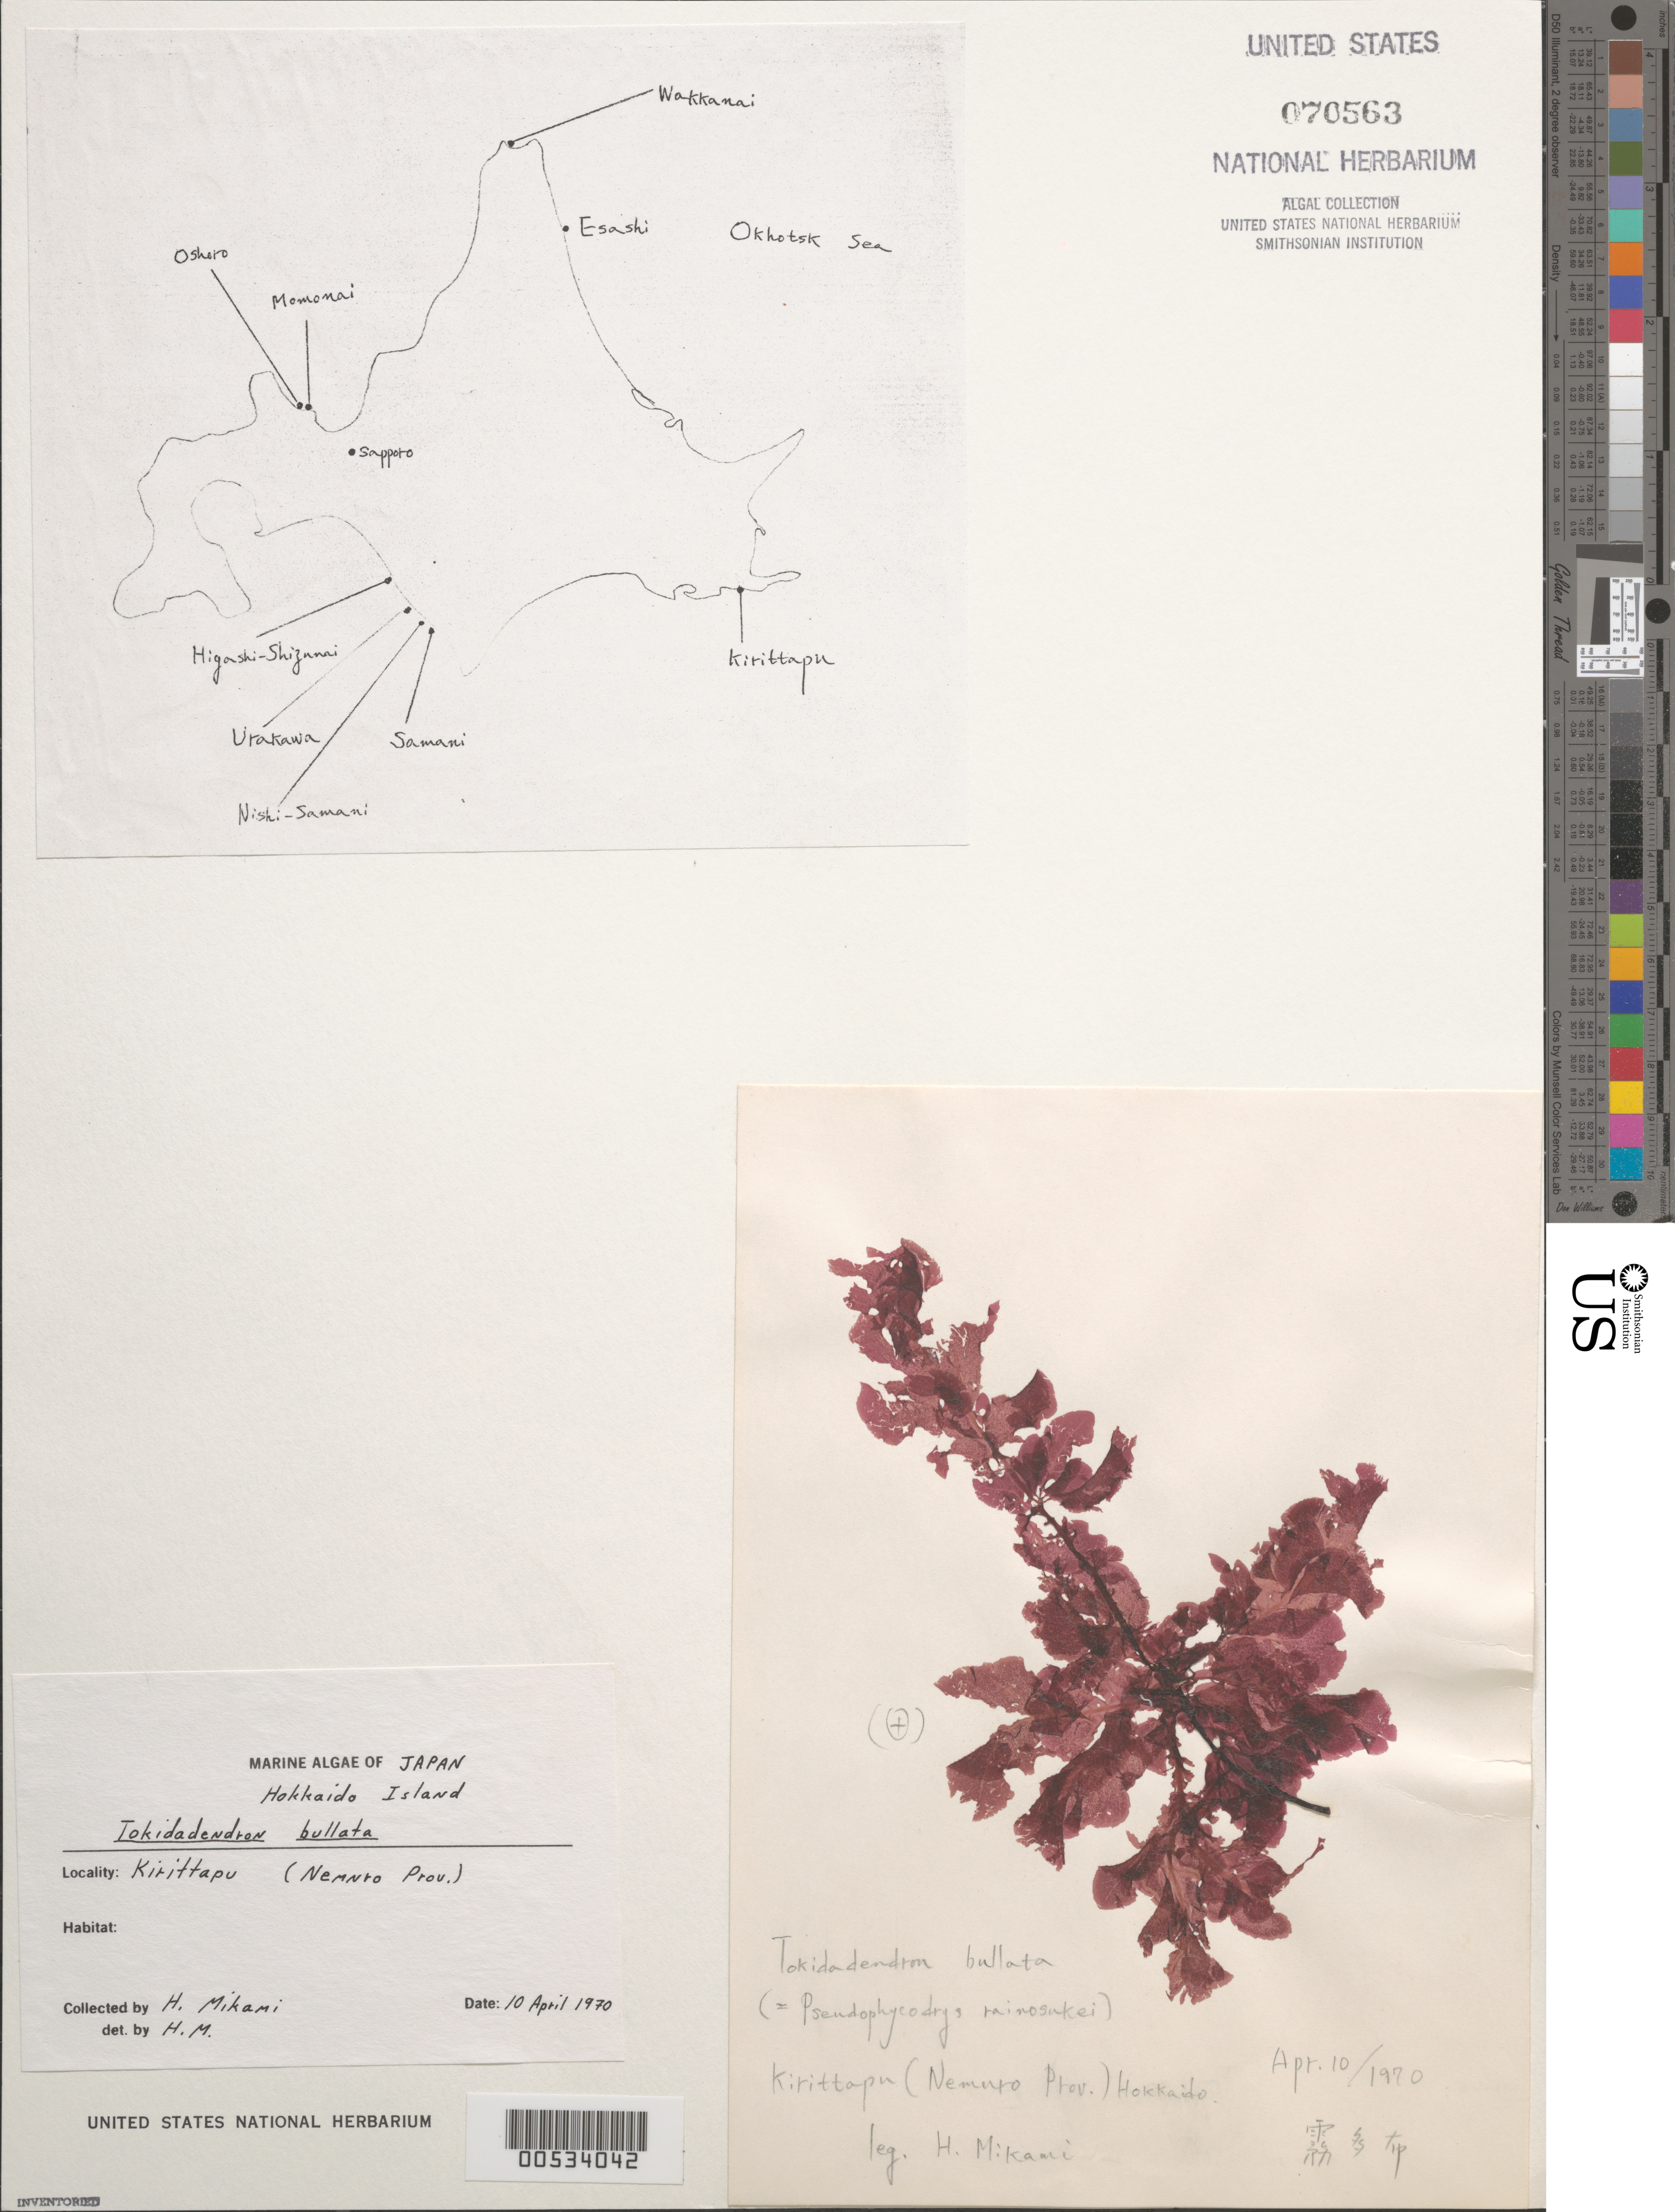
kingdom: Plantae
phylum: Rhodophyta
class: Florideophyceae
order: Ceramiales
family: Delesseriaceae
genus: Tokidadendron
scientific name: Tokidadendron bullatum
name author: (N.L. Gardner) M.J. Wynne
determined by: Mikami, H.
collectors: H. Mikami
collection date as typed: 10 Apr 1970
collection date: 1970-04-10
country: Japan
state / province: Hokkaido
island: Hokkaido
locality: Kirittapu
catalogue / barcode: US 70563